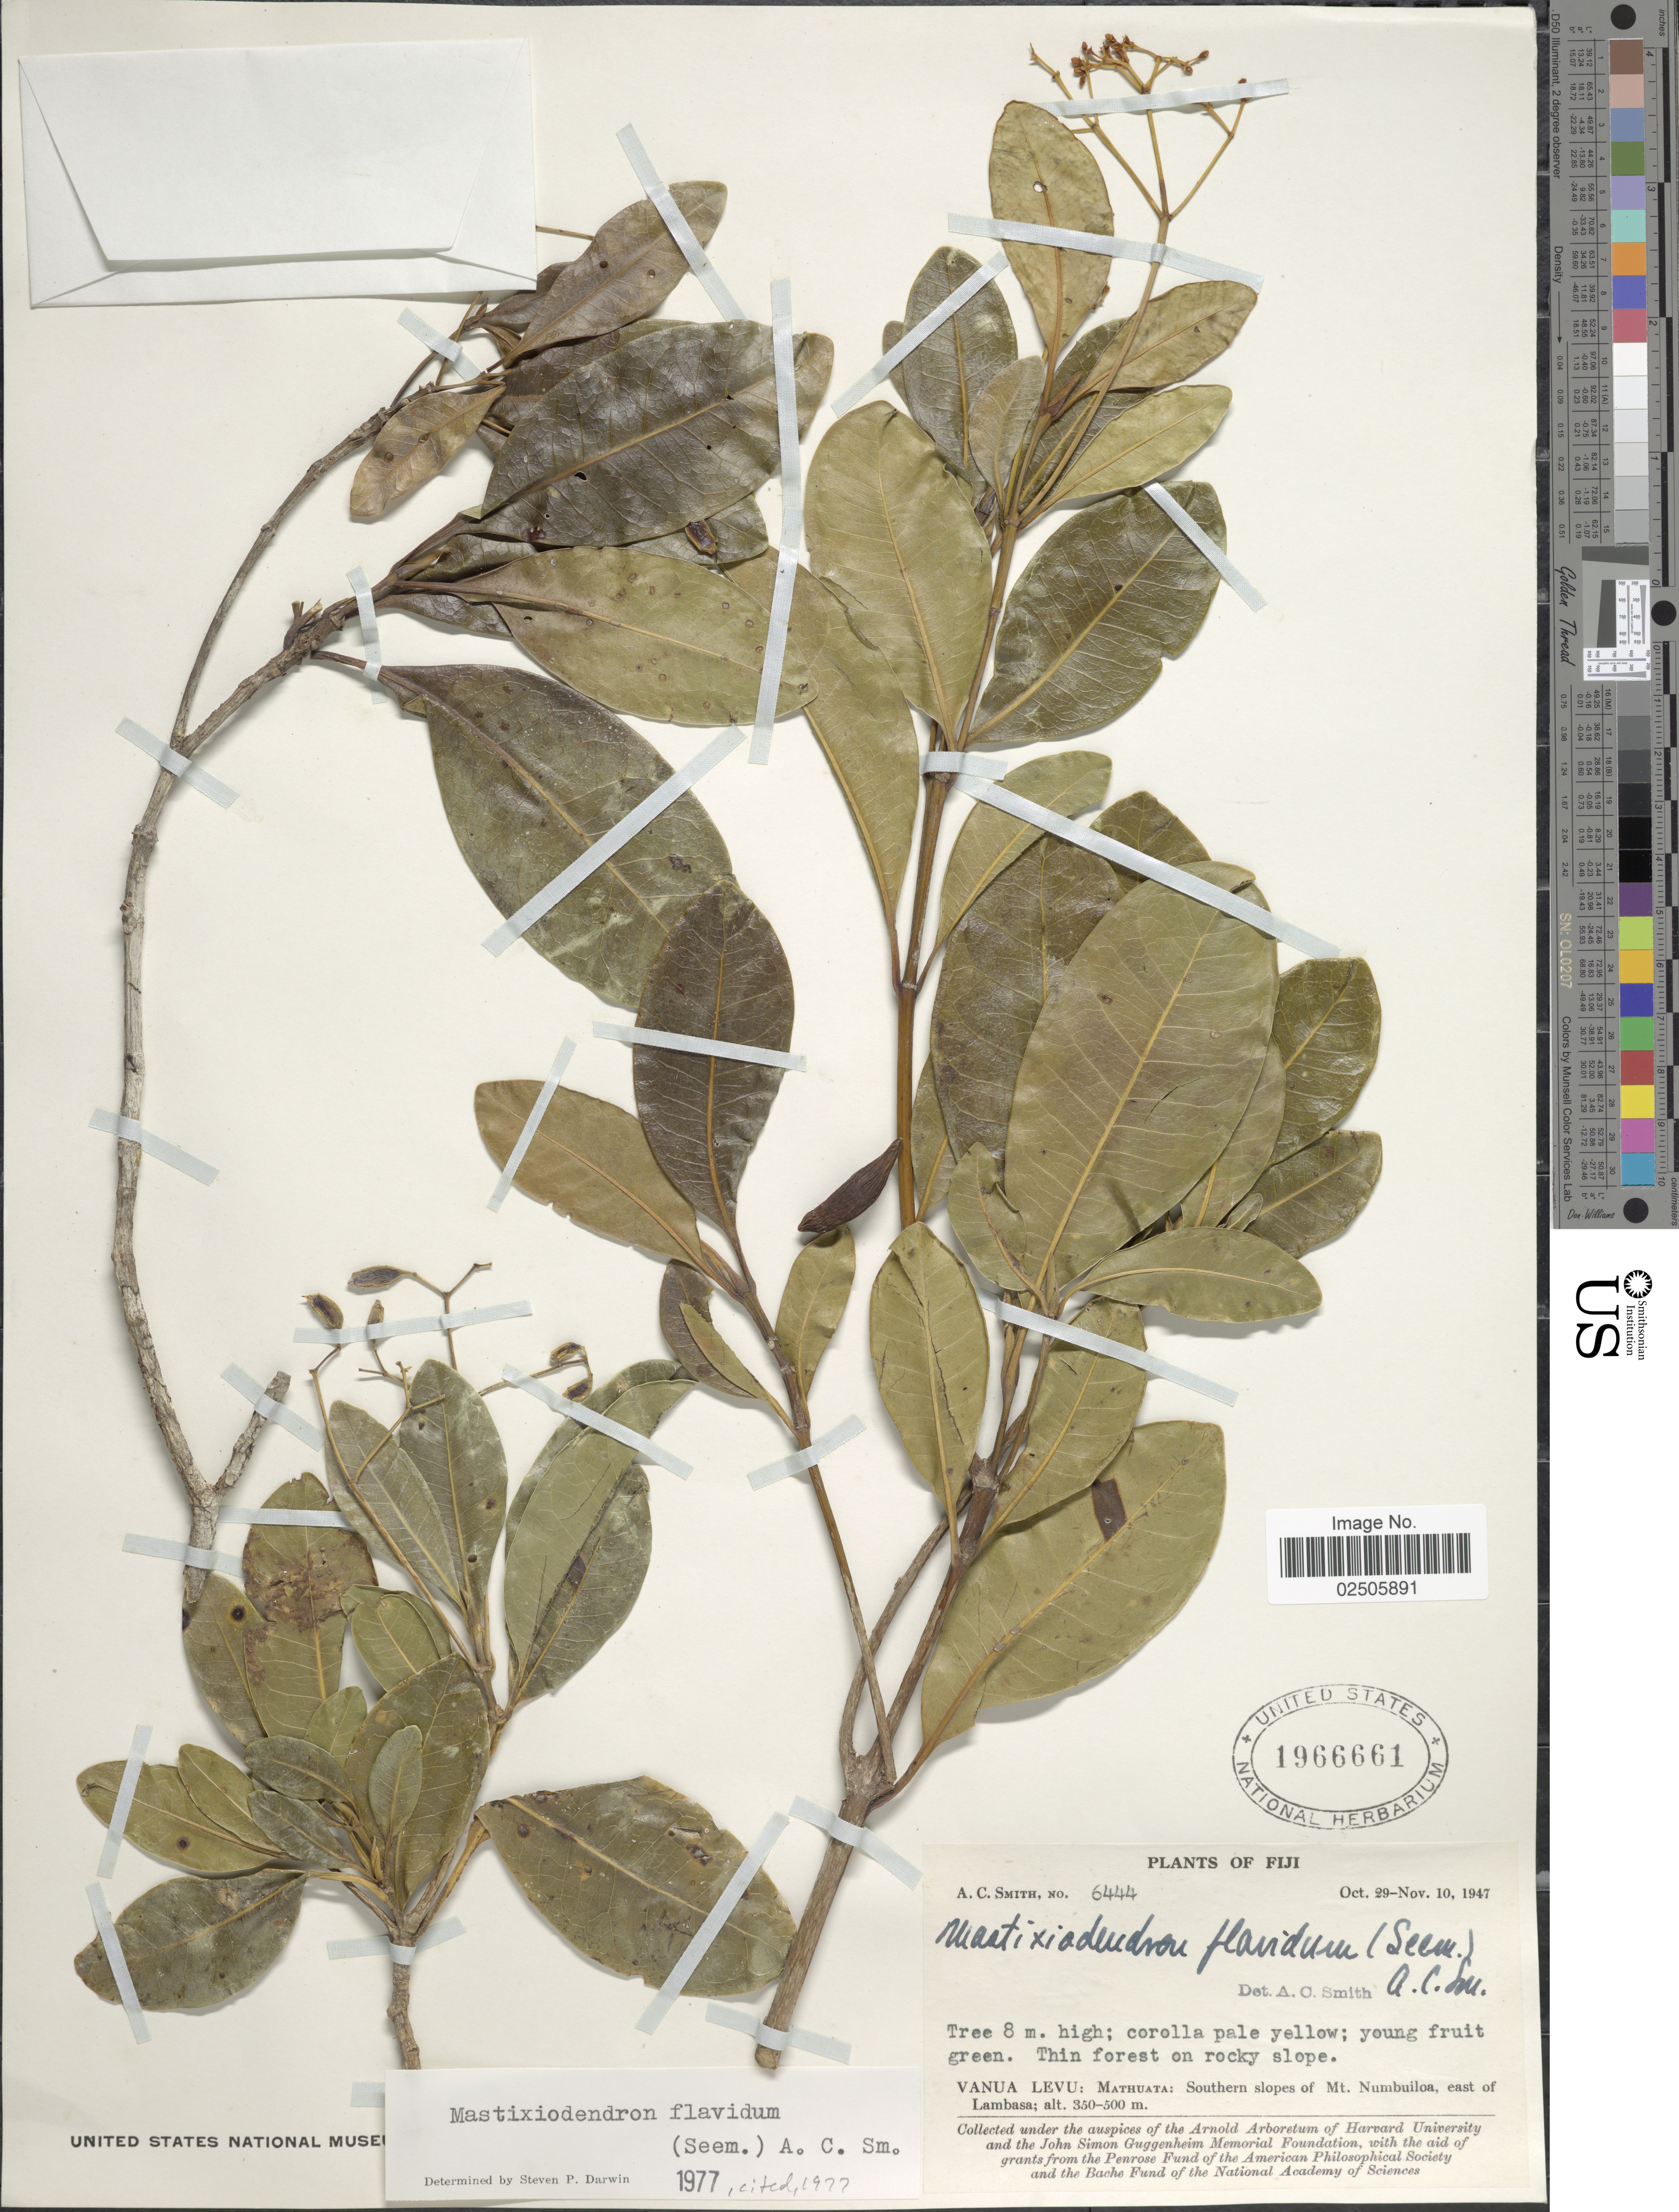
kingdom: Plantae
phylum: Tracheophyta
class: Magnoliopsida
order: Gentianales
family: Rubiaceae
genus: Mastixiodendron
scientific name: Mastixiodendron flavidum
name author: (Seem.) A.C. Sm.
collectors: A. C. Smith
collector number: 6444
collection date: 1947-10-29/1947-11-10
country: Fiji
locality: Vanua Levu: Mathuata: Southern slopes of Mt. Numbuiloa, east of Lambasa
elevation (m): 350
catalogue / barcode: US 1966661